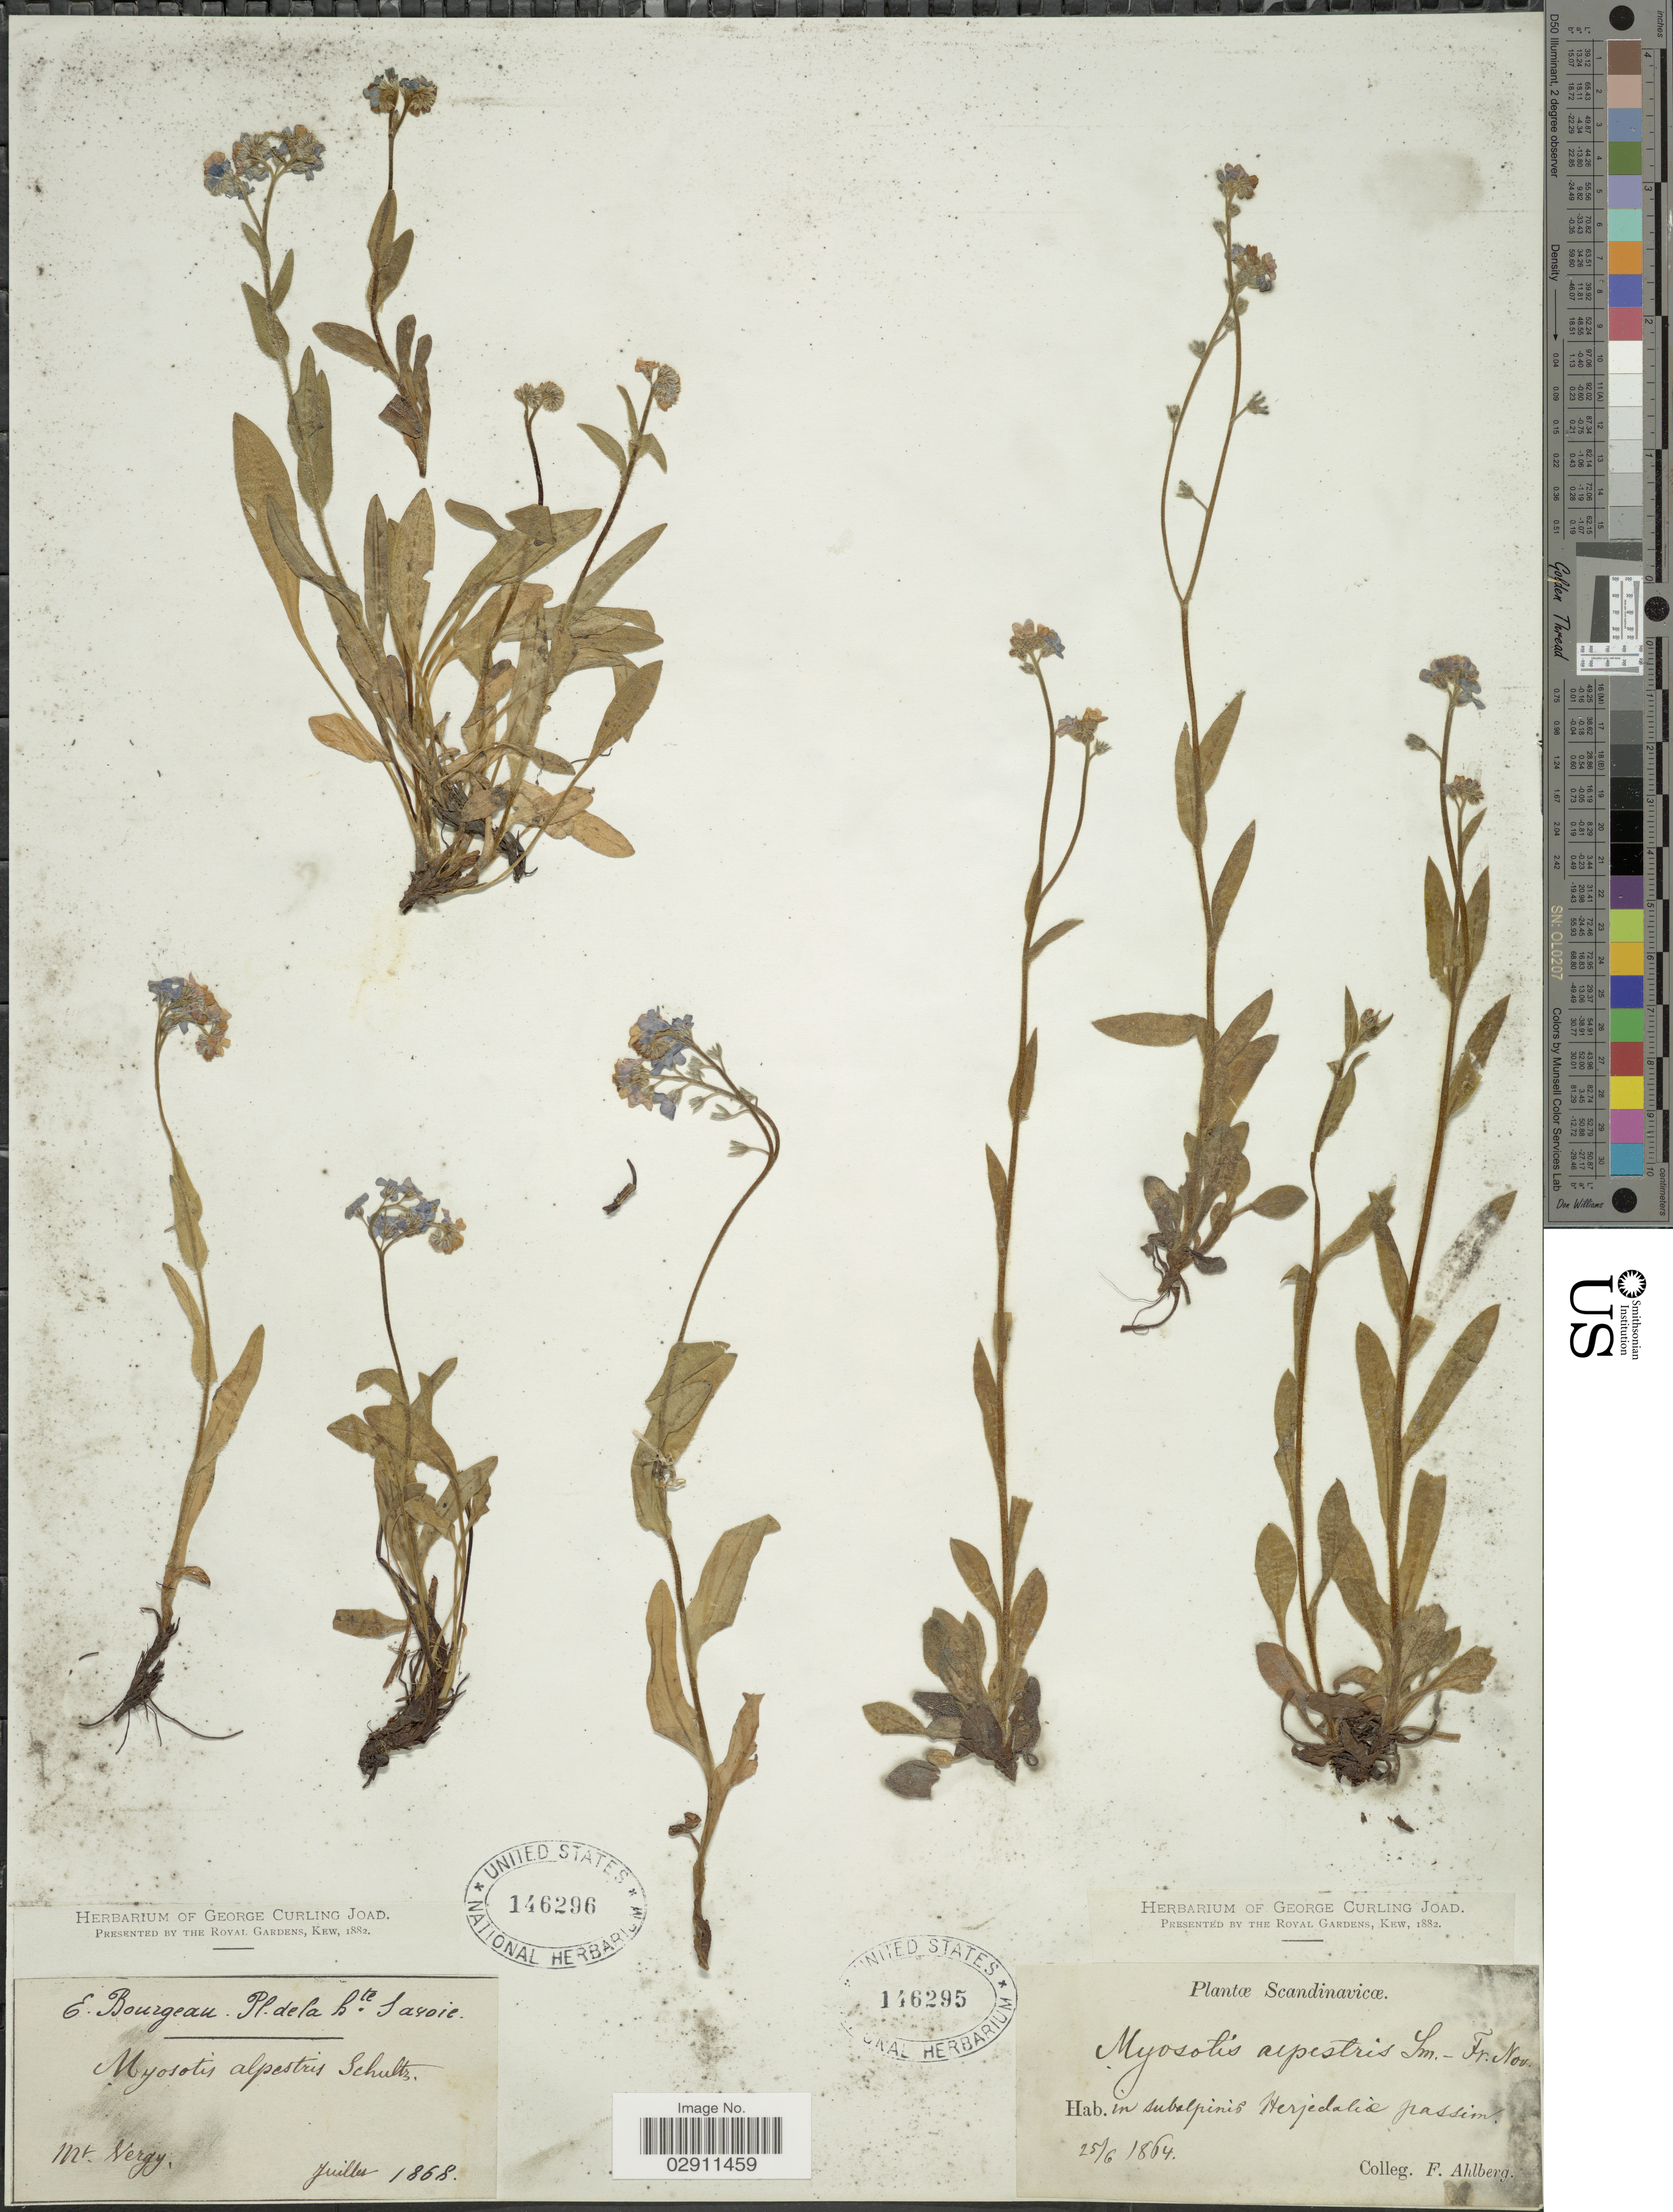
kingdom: Plantae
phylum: Tracheophyta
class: Magnoliopsida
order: Boraginales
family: Boraginaceae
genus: Myosotis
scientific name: Myosotis alpestris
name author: F.W. Schmidt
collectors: E. Bourgeau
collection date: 1868-07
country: France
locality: Hte Savoie, Mt. Vergy.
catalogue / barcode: US 146296